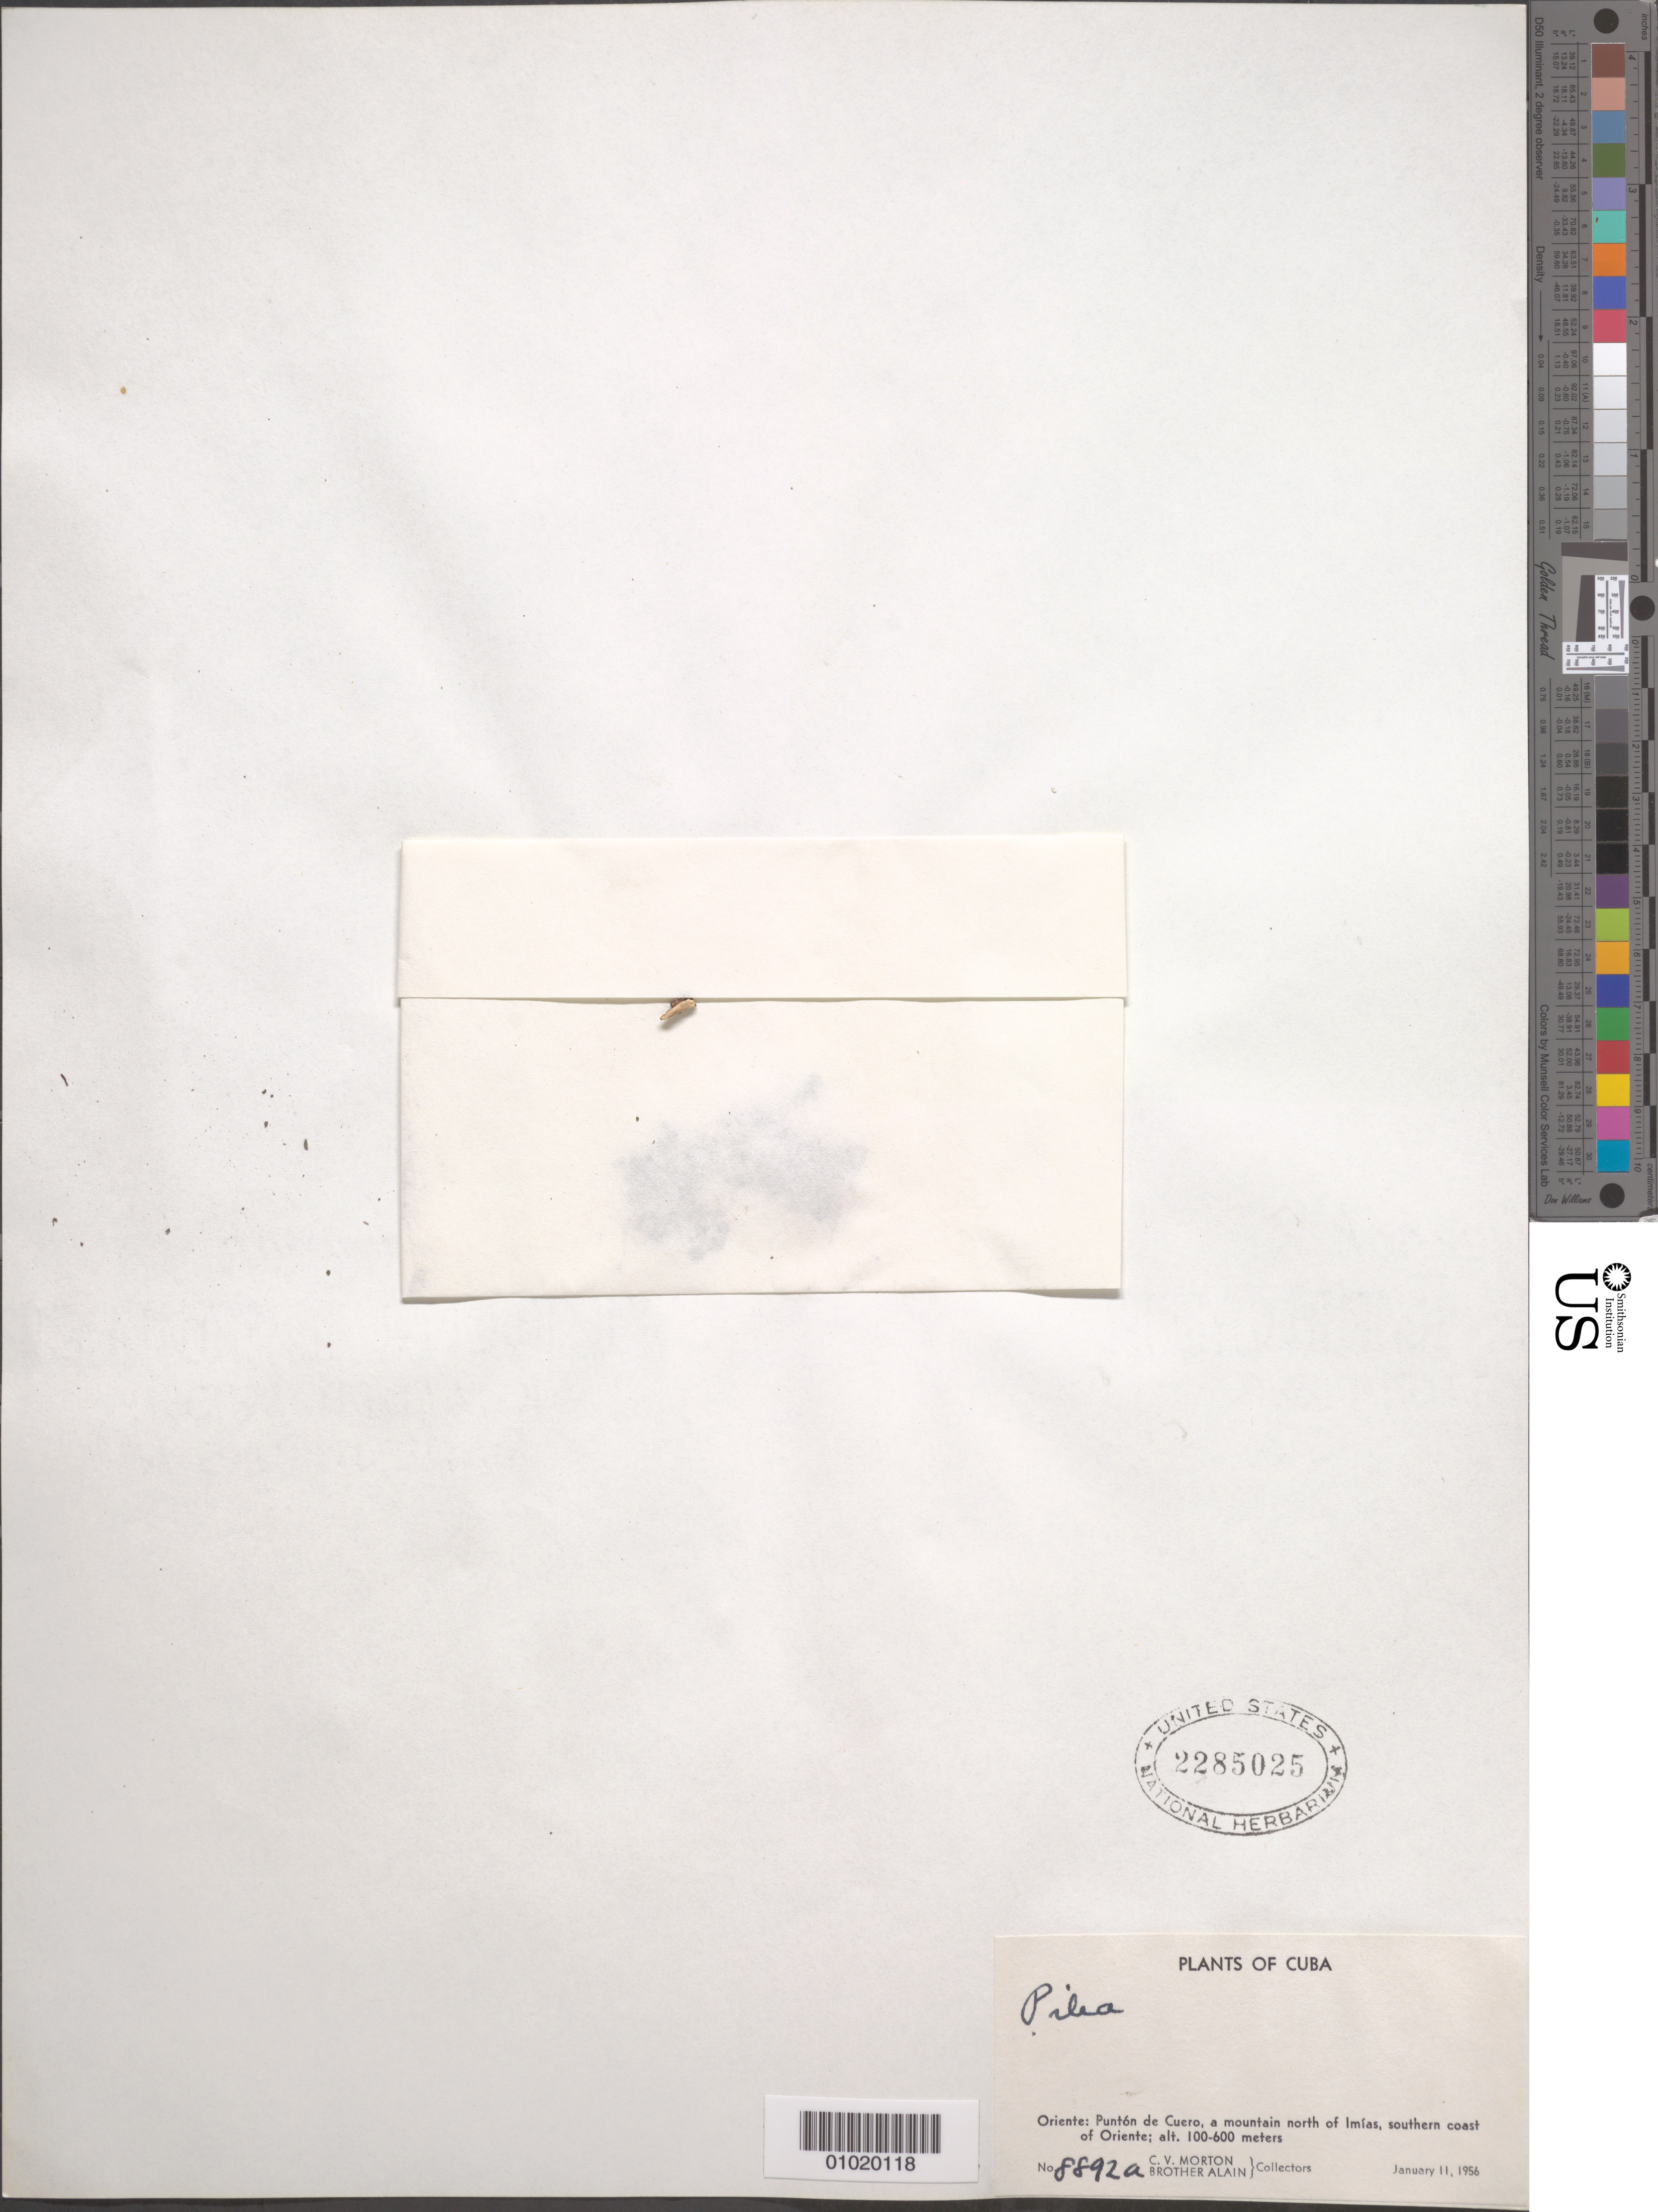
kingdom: Plantae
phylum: Tracheophyta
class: Magnoliopsida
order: Rosales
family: Urticaceae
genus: Pilea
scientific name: Pilea sp.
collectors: C. V. Morton & A. H. Liogier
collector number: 8892a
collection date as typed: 11 Jan 1956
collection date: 1956-01-11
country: Cuba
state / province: Guantanamo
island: Cuba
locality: Punton de Cuero, a mountain north of Imias, southern coast of Oriente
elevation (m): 100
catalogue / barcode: US 2285025